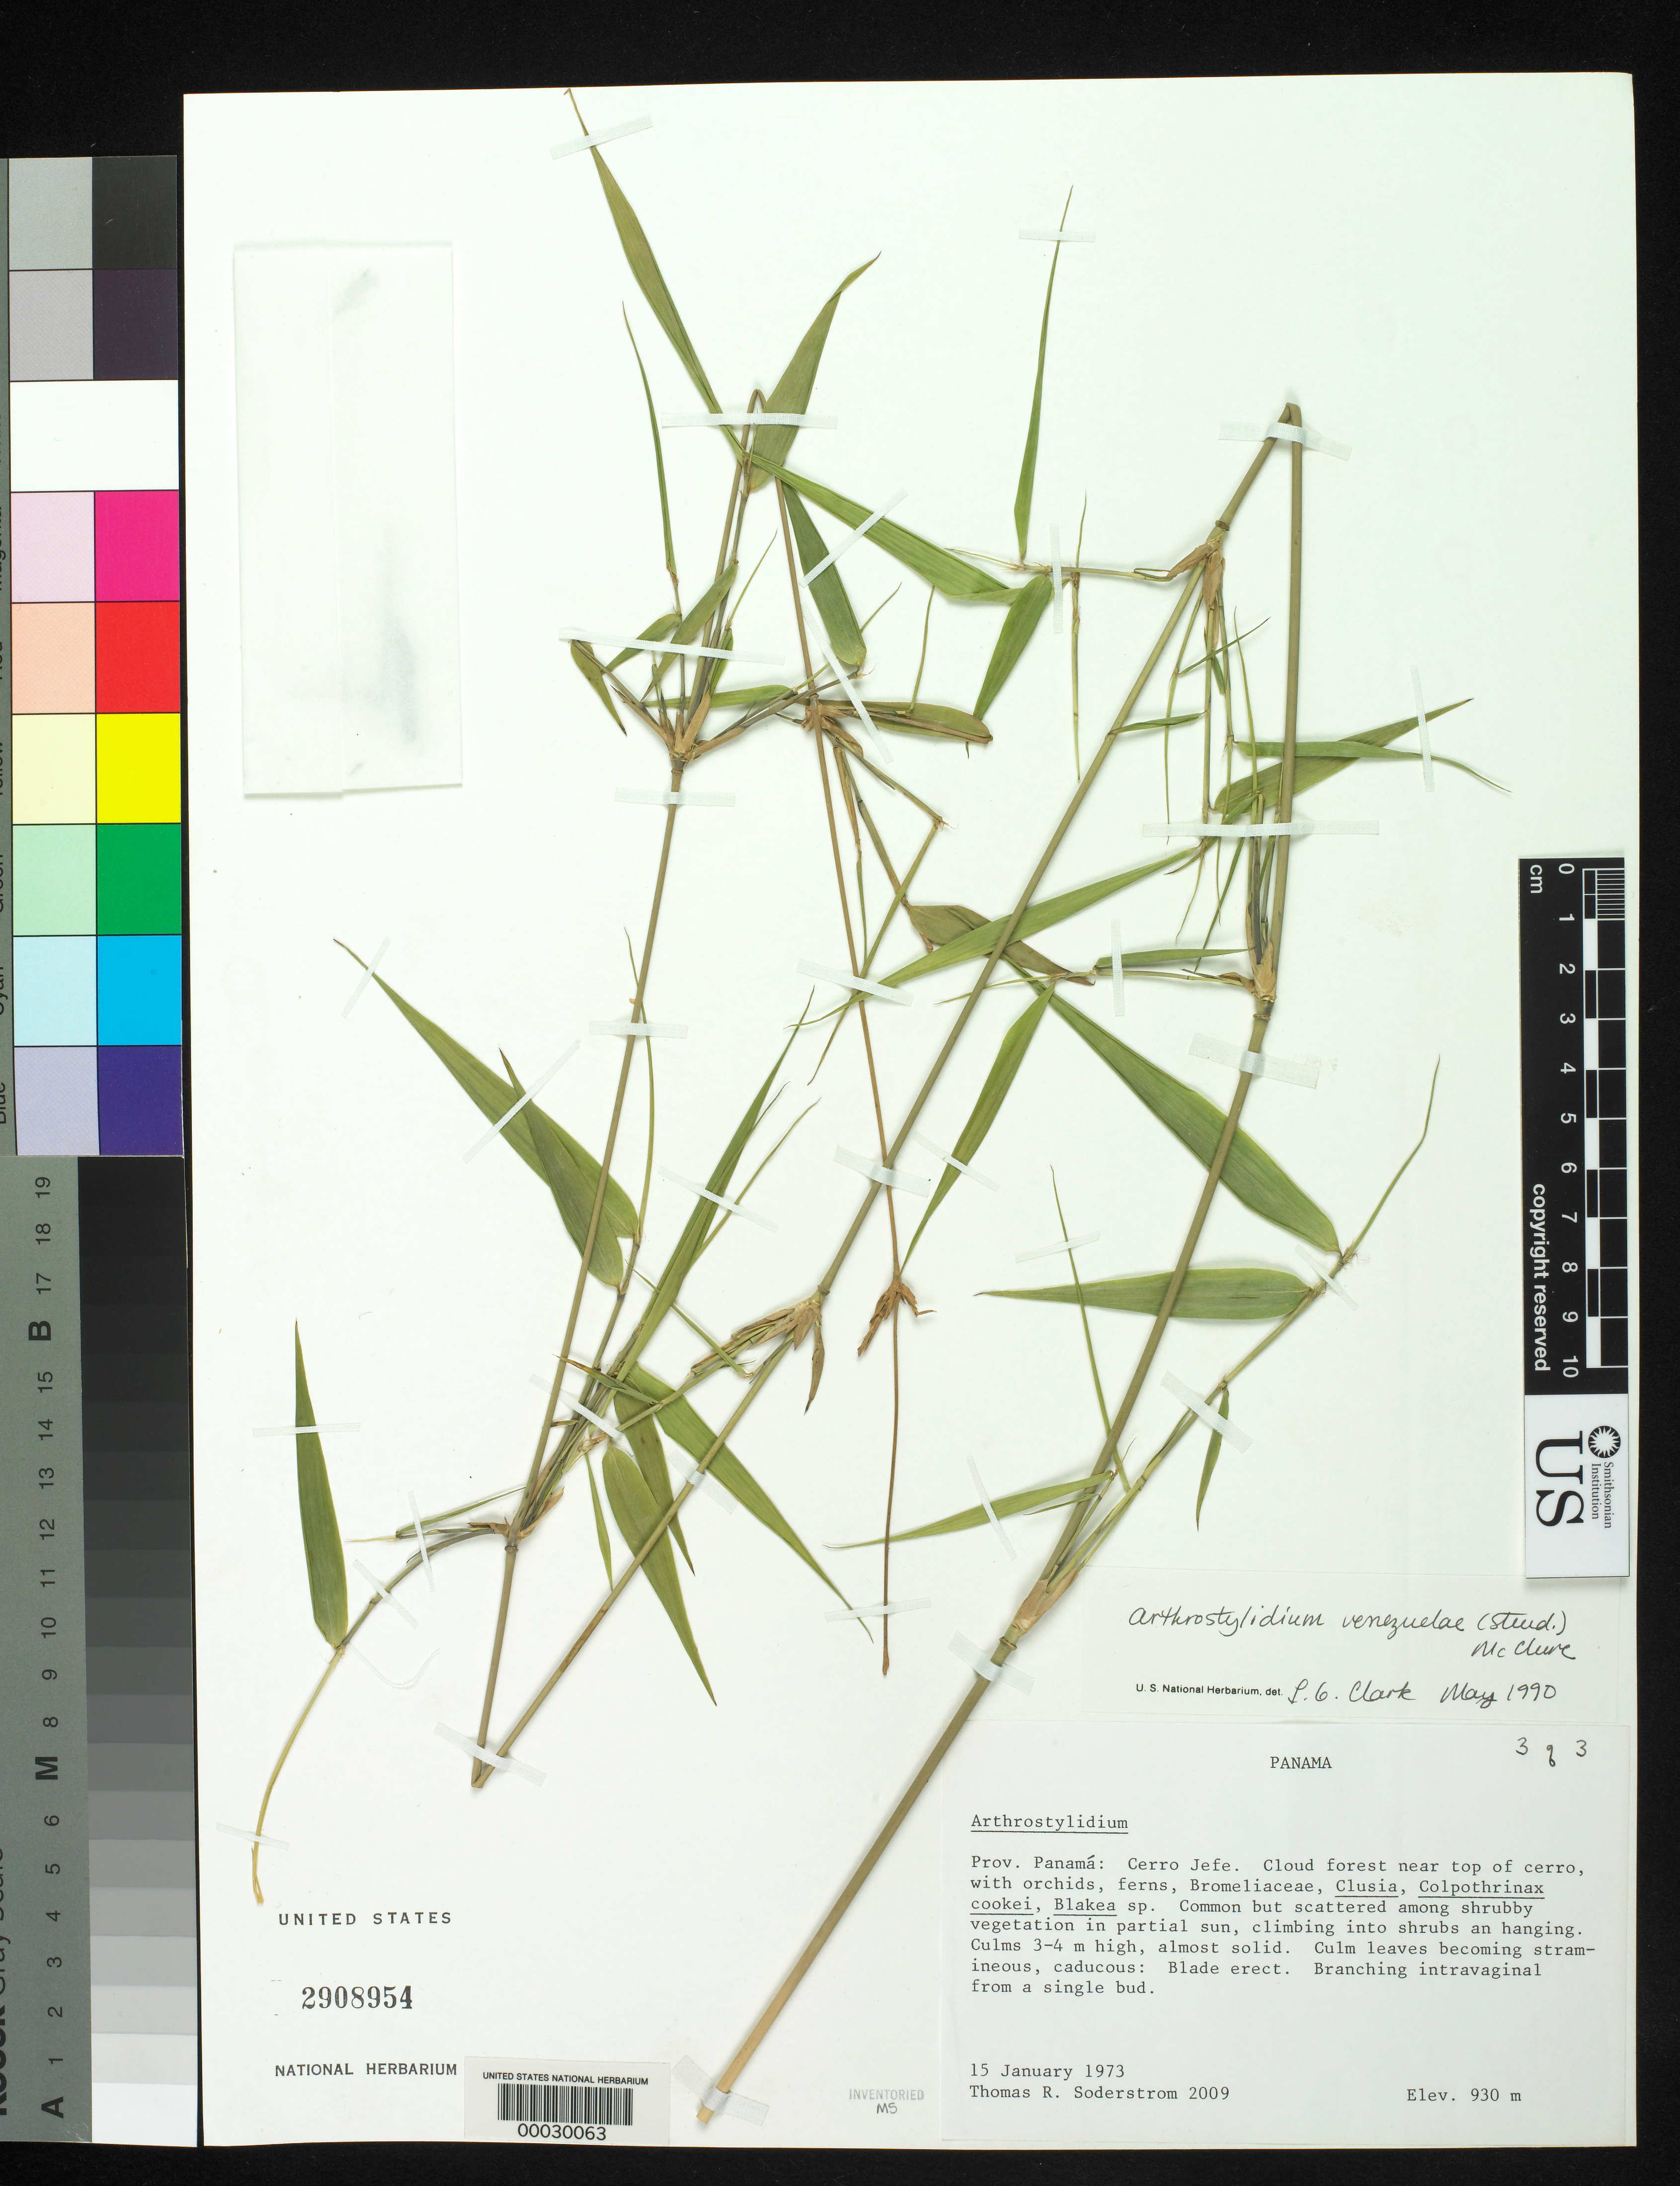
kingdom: Plantae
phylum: Tracheophyta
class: Liliopsida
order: Poales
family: Poaceae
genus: Arthrostylidium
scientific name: Arthrostylidium venezuelae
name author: (Steud.) McClure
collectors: T. R. Soderstrom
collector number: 2009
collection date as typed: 15 Jan 1973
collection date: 1973-01-15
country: Panama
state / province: Panamá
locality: Cerro Jefe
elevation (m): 930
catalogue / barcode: US 2908954